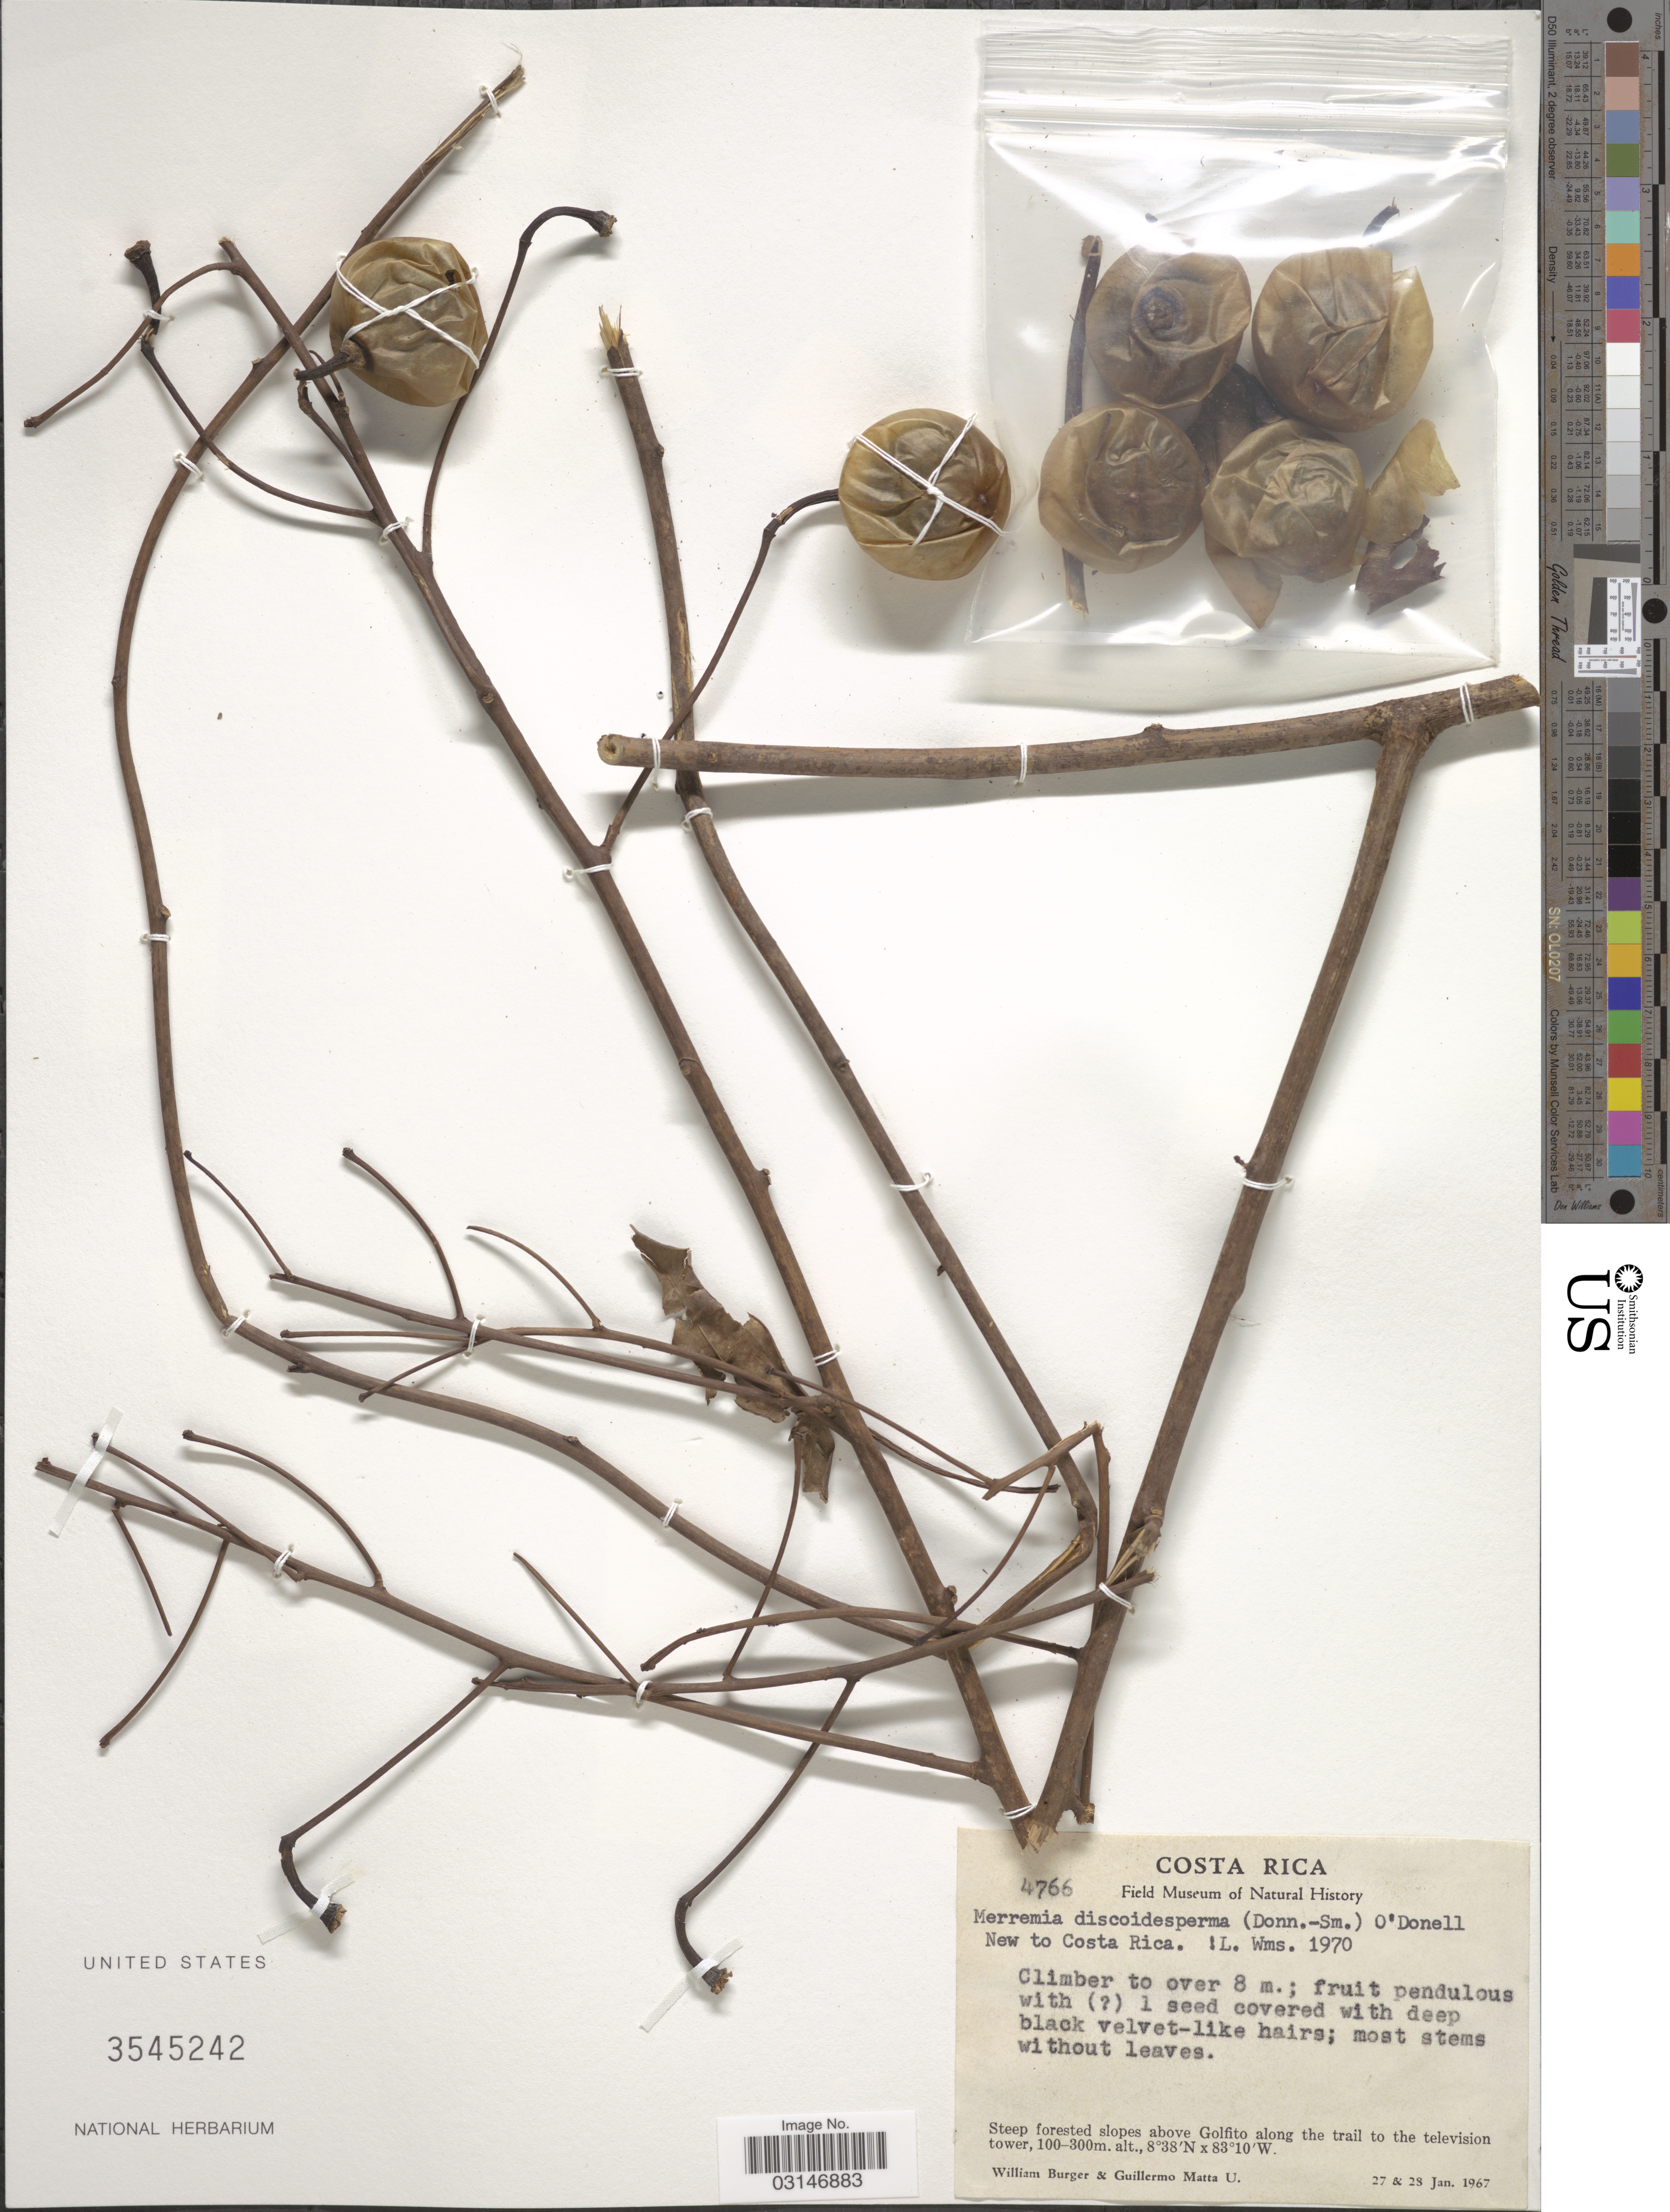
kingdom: Plantae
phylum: Tracheophyta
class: Magnoliopsida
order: Solanales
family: Convolvulaceae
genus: Distimake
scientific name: Distimake discoidesperma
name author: (Donn. Sm.) A. R. Simões & Sim.-Bianch.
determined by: Strong, Mark T., (BOT), Smithsonian Institution - National Museum of Natural History (UNITED STATES)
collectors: W. Burger & G. Matta U.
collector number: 4766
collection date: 1967-01-27/1967-01-28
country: Costa Rica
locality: Steep forested slopes above Golfito along the trail to the television tower.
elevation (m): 100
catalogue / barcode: US 3545242